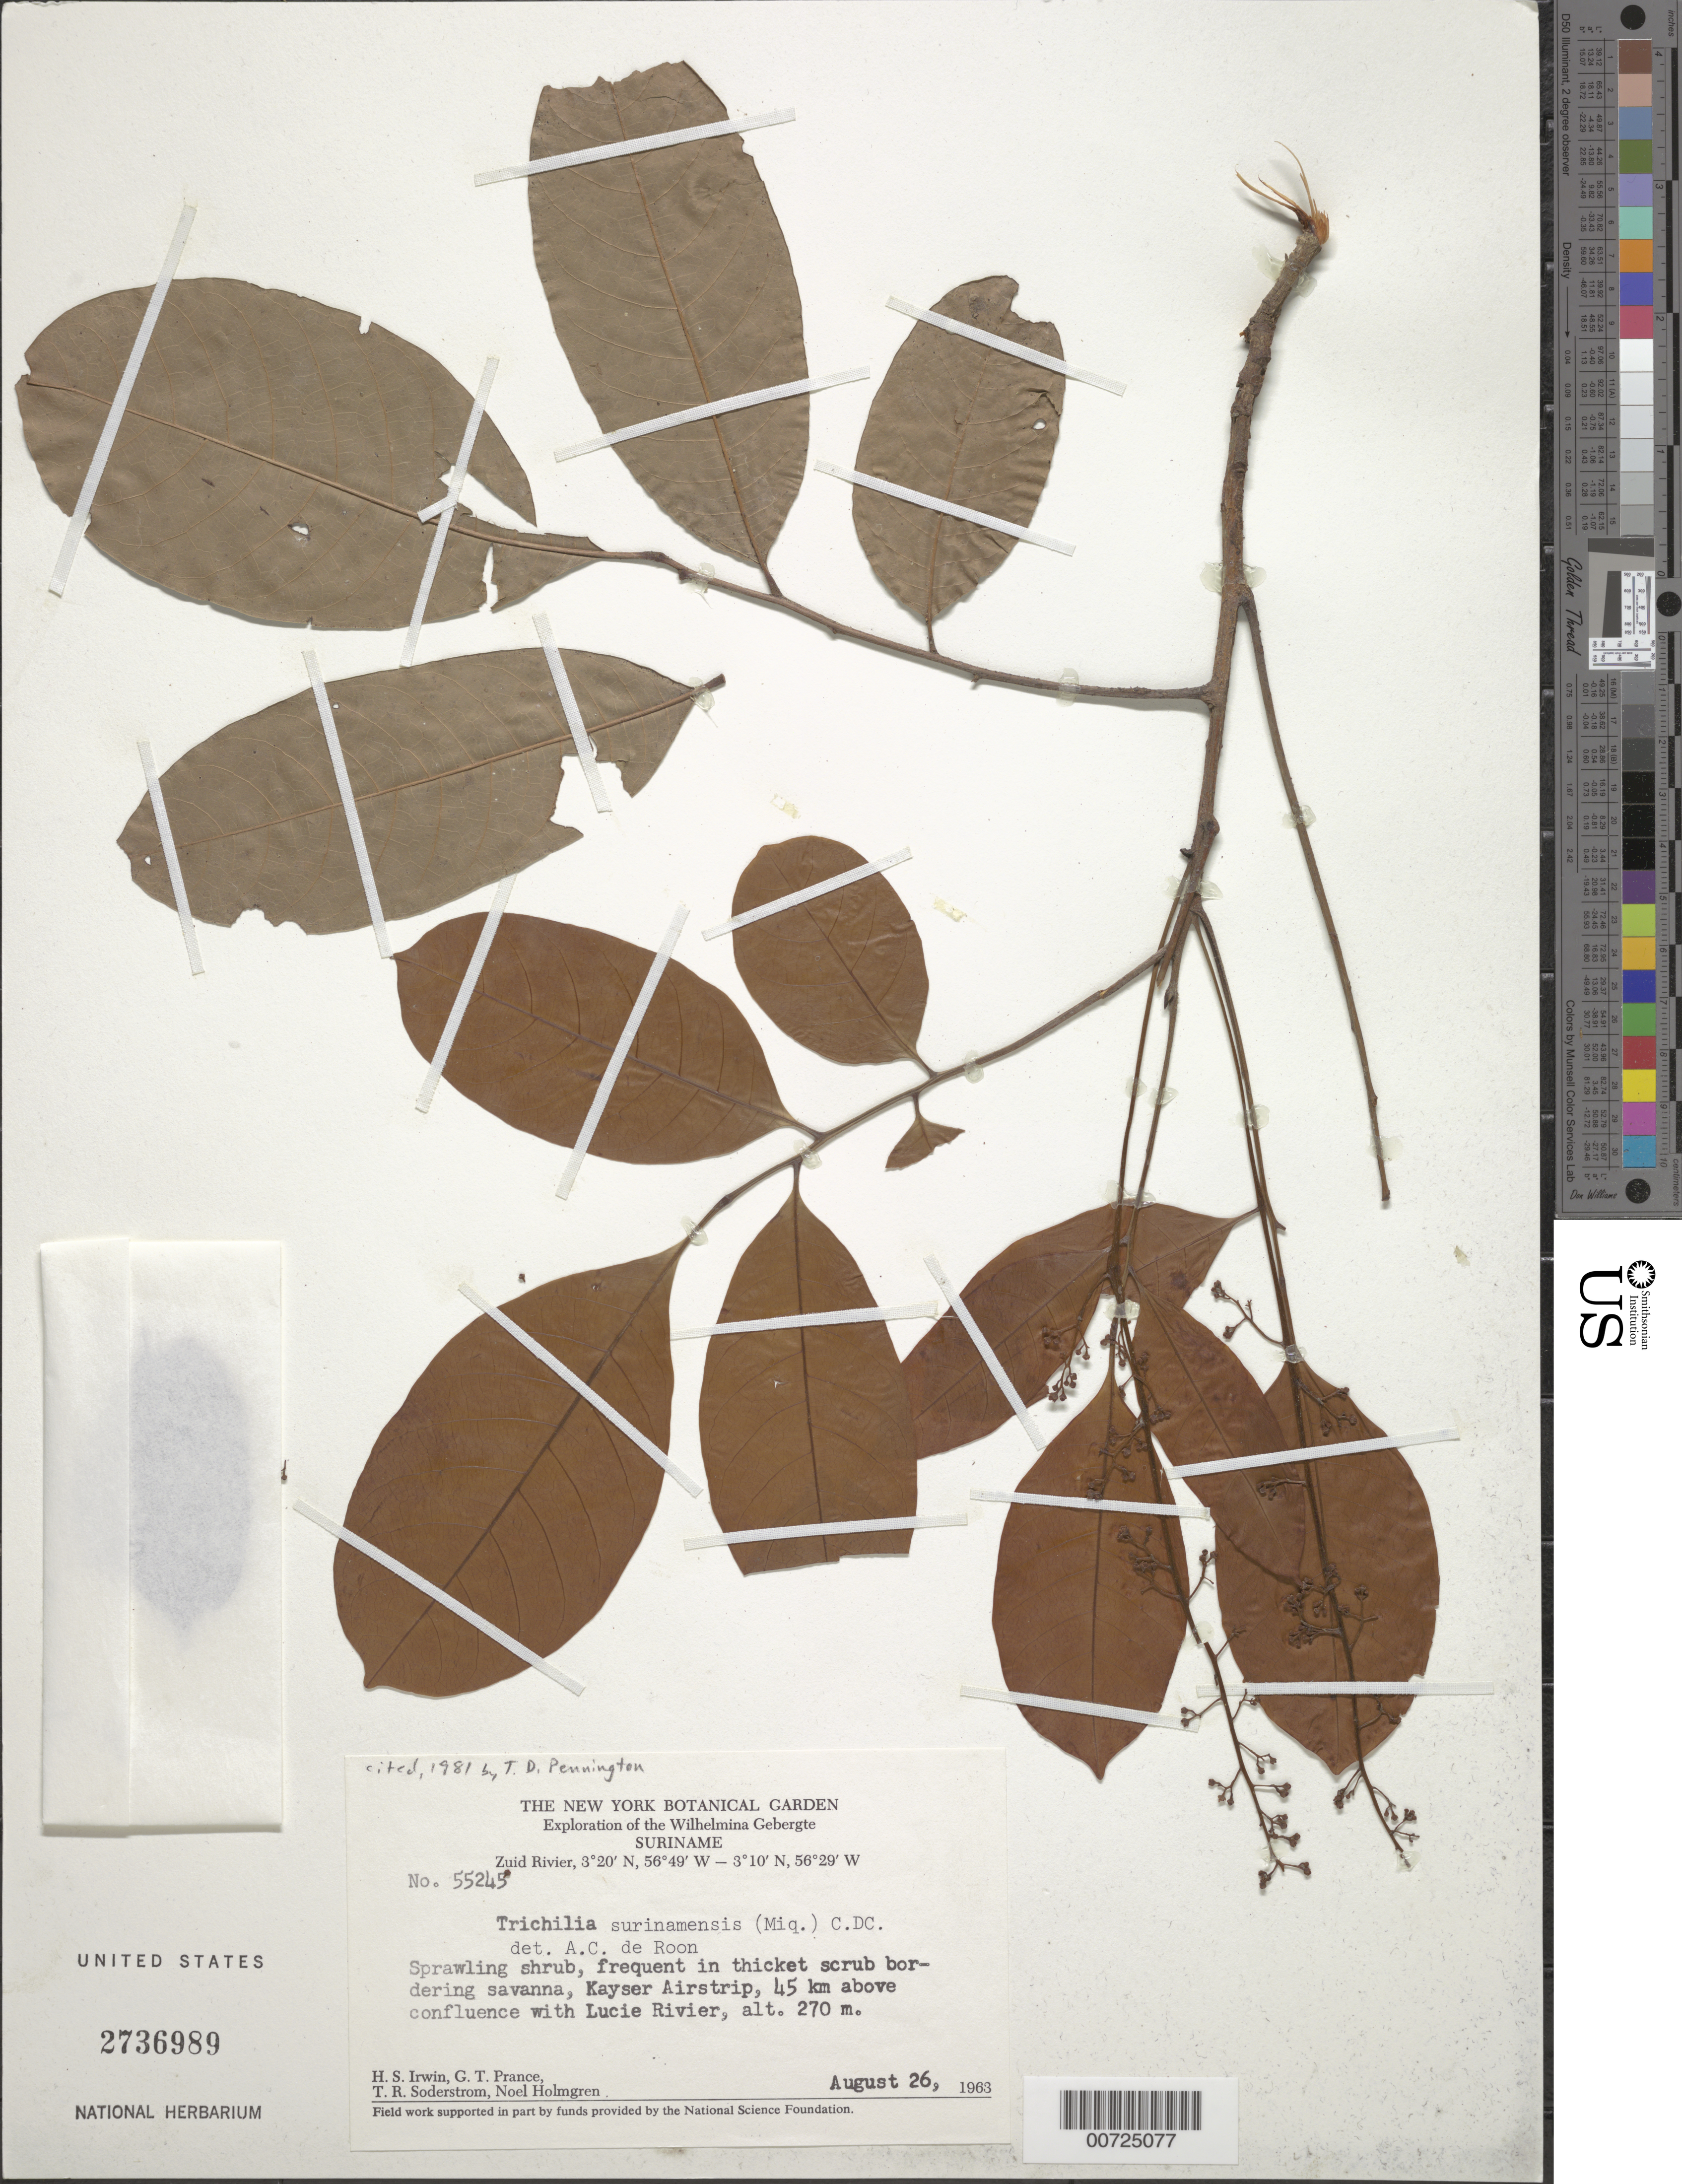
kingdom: Plantae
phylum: Tracheophyta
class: Magnoliopsida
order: Sapindales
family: Meliaceae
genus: Trichilia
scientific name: Trichilia surinamensis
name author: (Miq.) C. DC.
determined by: Pennington, T. D., (K)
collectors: H. Irwin, G. T. Prance, T. R. Soderstrom & N. H. Holmgren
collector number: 55245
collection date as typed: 26-Aug-63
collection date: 1963-08-26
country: Suriname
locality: Kayser Airstrip, Zuid R., 45 km above confl. with Lucie R., Wilhelmina Gebergte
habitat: Thicket scrob bordering savanna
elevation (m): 270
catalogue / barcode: US 2736989